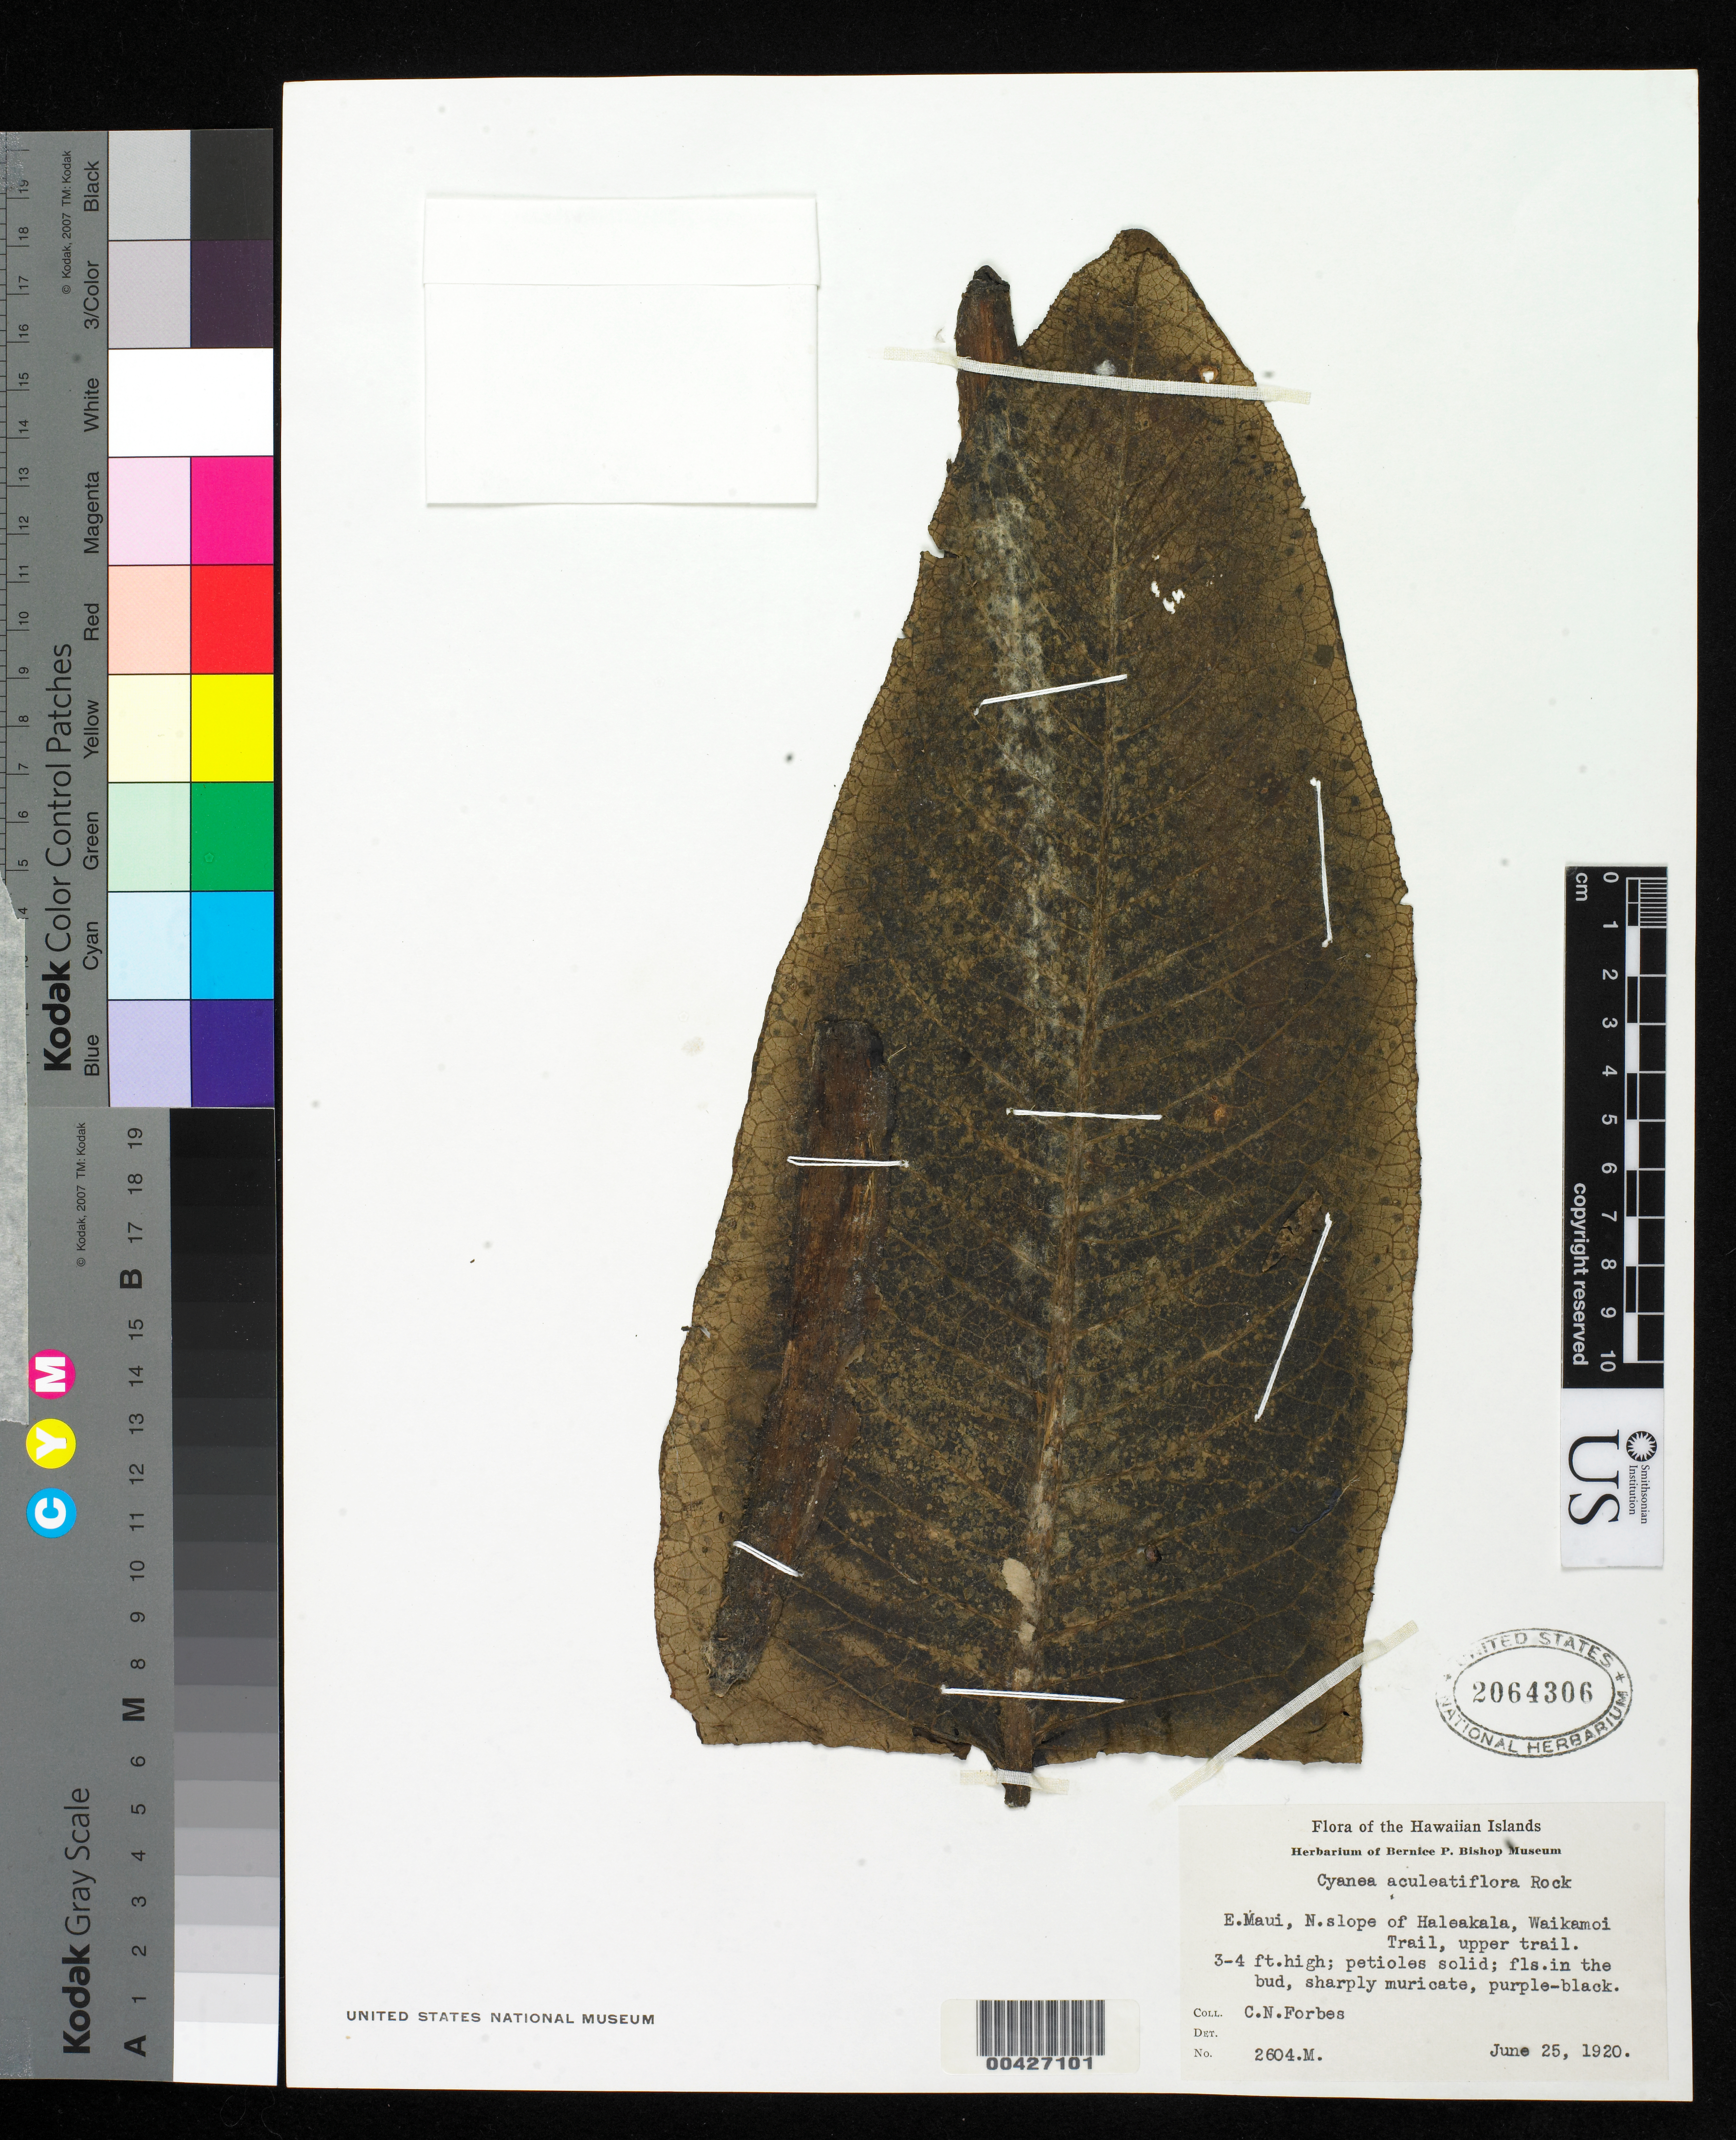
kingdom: Plantae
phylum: Tracheophyta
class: Magnoliopsida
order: Asterales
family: Campanulaceae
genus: Cyanea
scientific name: Cyanea aculeatiflora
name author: Rock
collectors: C. N. Forbes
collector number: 2604.M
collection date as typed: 25 Jun 1920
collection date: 1920-06-25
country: United States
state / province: Hawaii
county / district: Maui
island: Maui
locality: E Maui, N slope of Haleakala, Waikamoi Trail, upper trail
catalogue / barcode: US 2064306